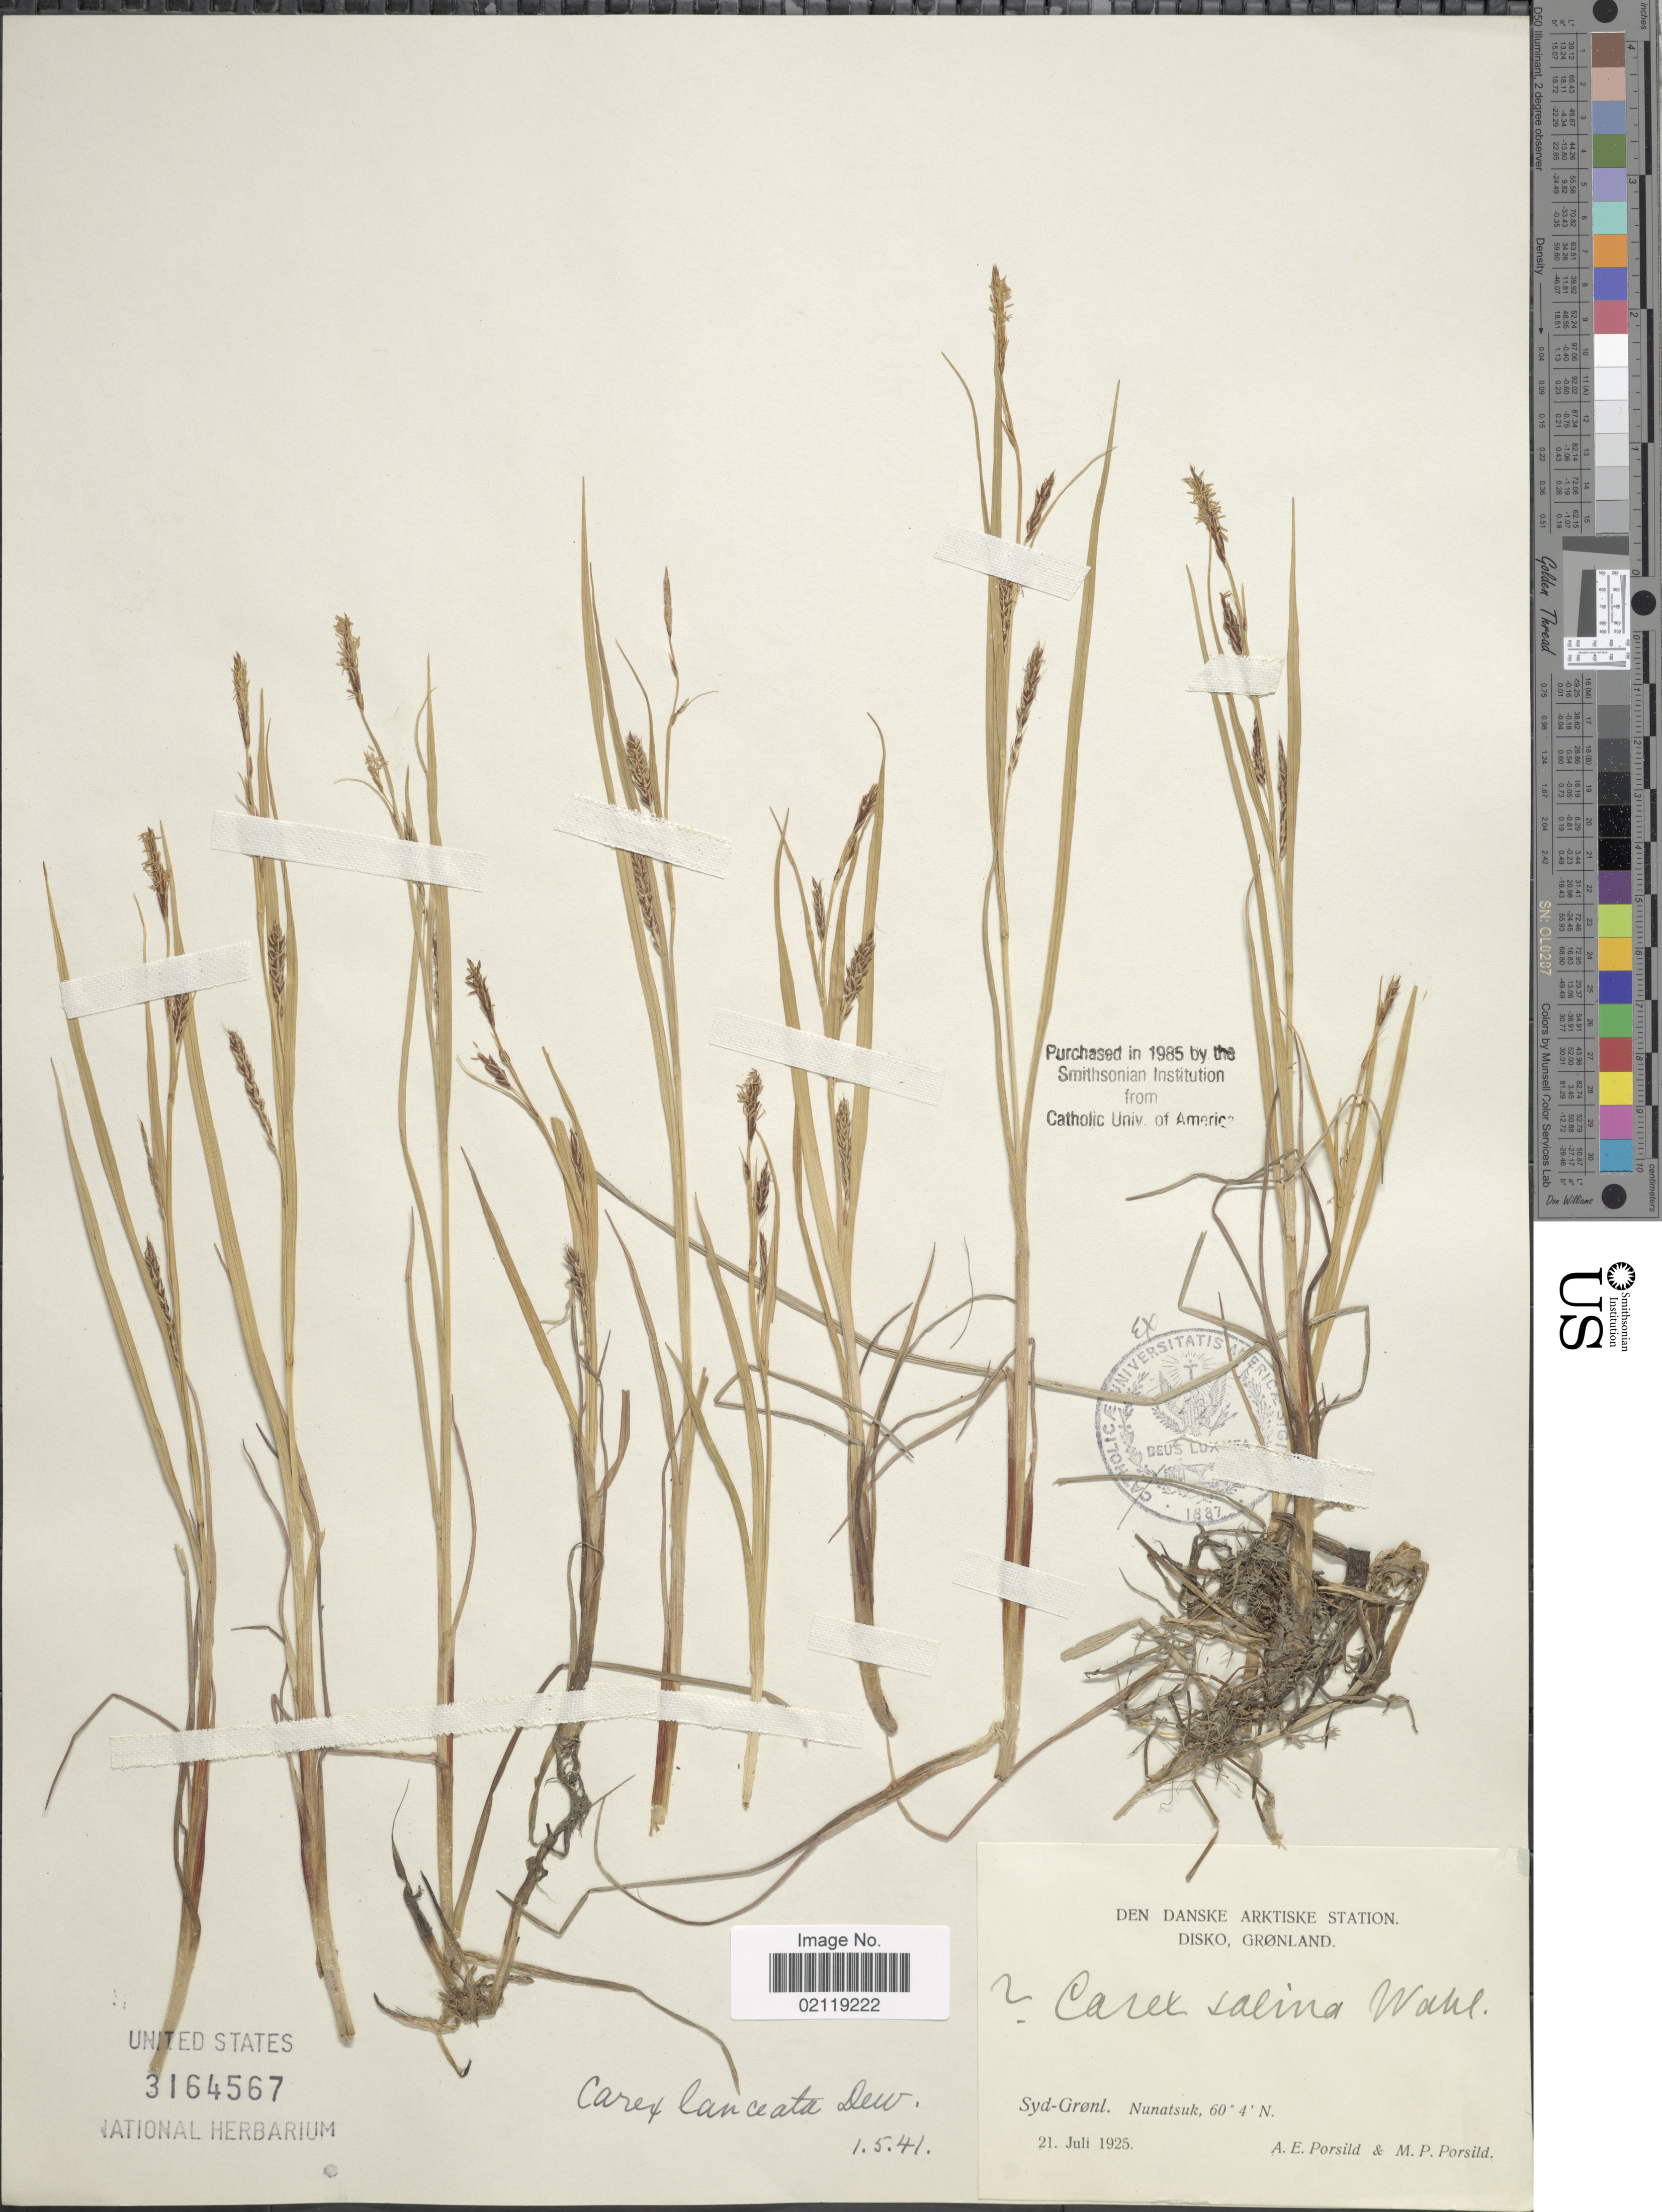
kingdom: Plantae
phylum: Tracheophyta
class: Liliopsida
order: Poales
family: Cyperaceae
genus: Carex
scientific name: Carex salina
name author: Wahlenb.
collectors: A. E. Porsild & M. P. Porsild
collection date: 1925-07-21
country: Greenland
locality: Den Danske Arktiske Station. Disko, Gronland. Syd-Gronl. Nunatsuk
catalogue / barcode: US 3164567